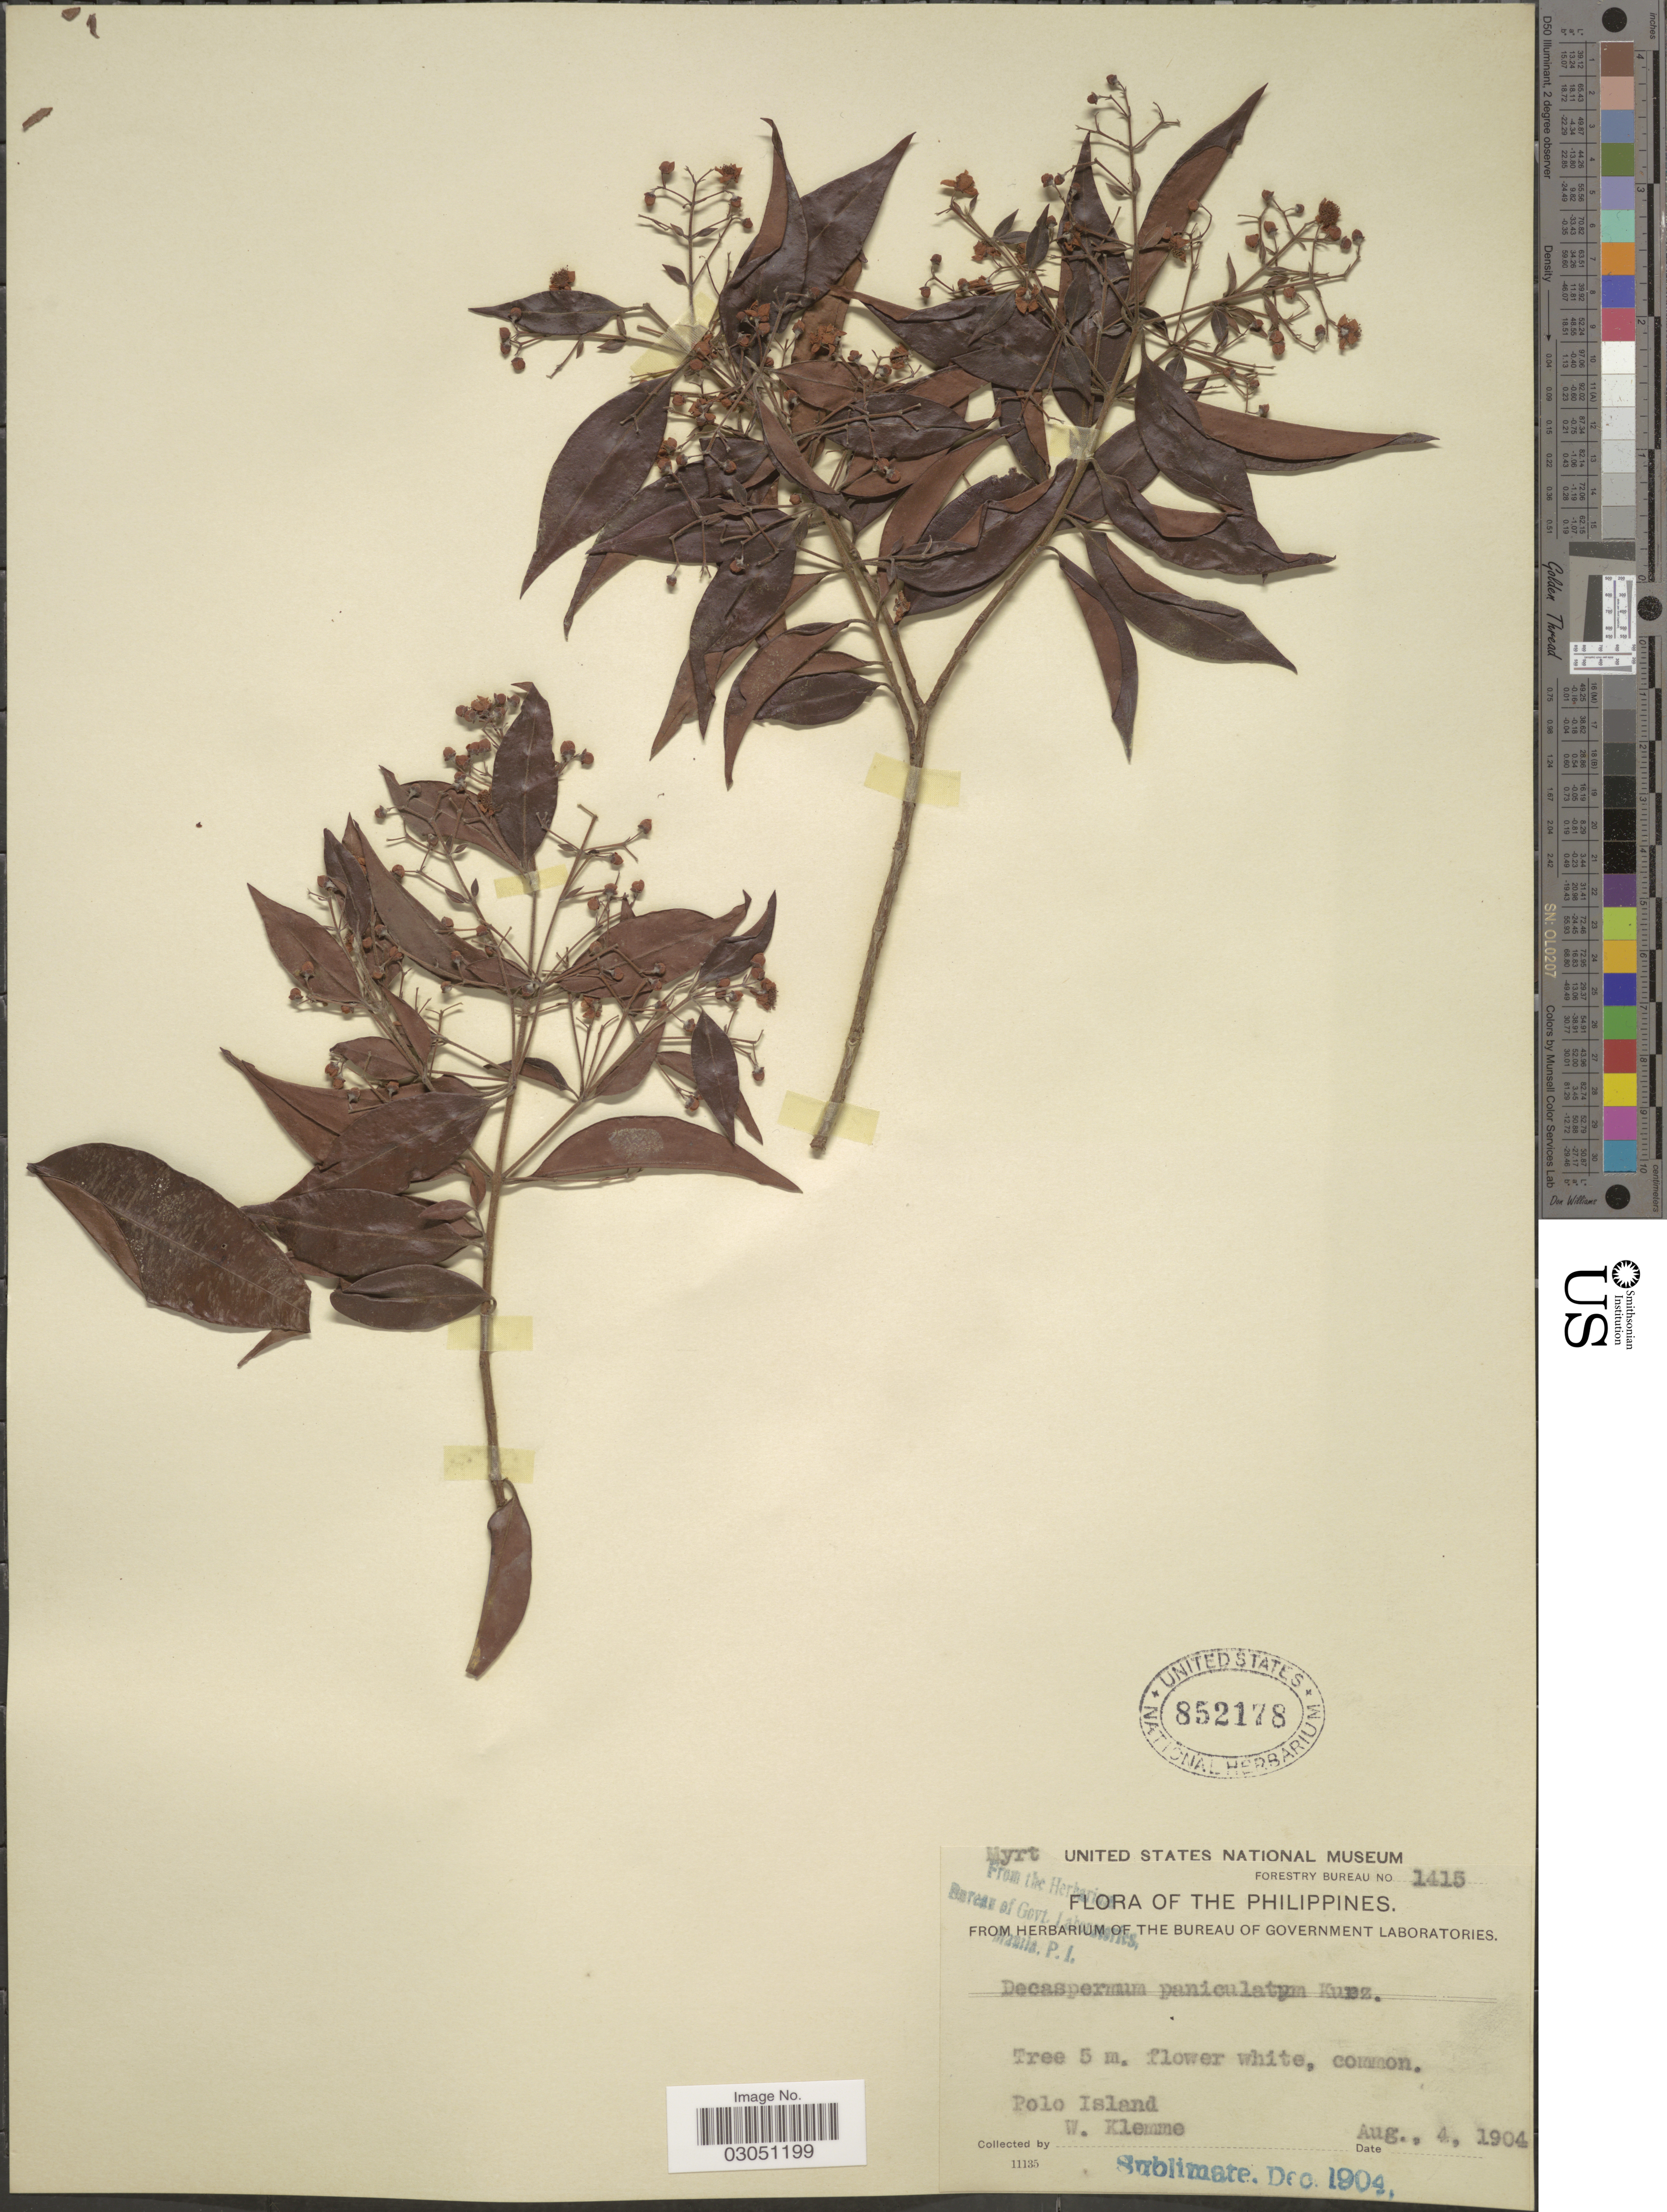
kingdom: Plantae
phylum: Tracheophyta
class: Magnoliopsida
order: Myrtales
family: Myrtaceae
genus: Decaspermum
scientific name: Decaspermum fruticosum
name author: J.R. Forst. & G. Forst.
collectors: W. Klemme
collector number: Forestry Bureau 1415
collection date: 1904-08-04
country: Philippines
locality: The Philippines. Polo Island.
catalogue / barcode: US 852178